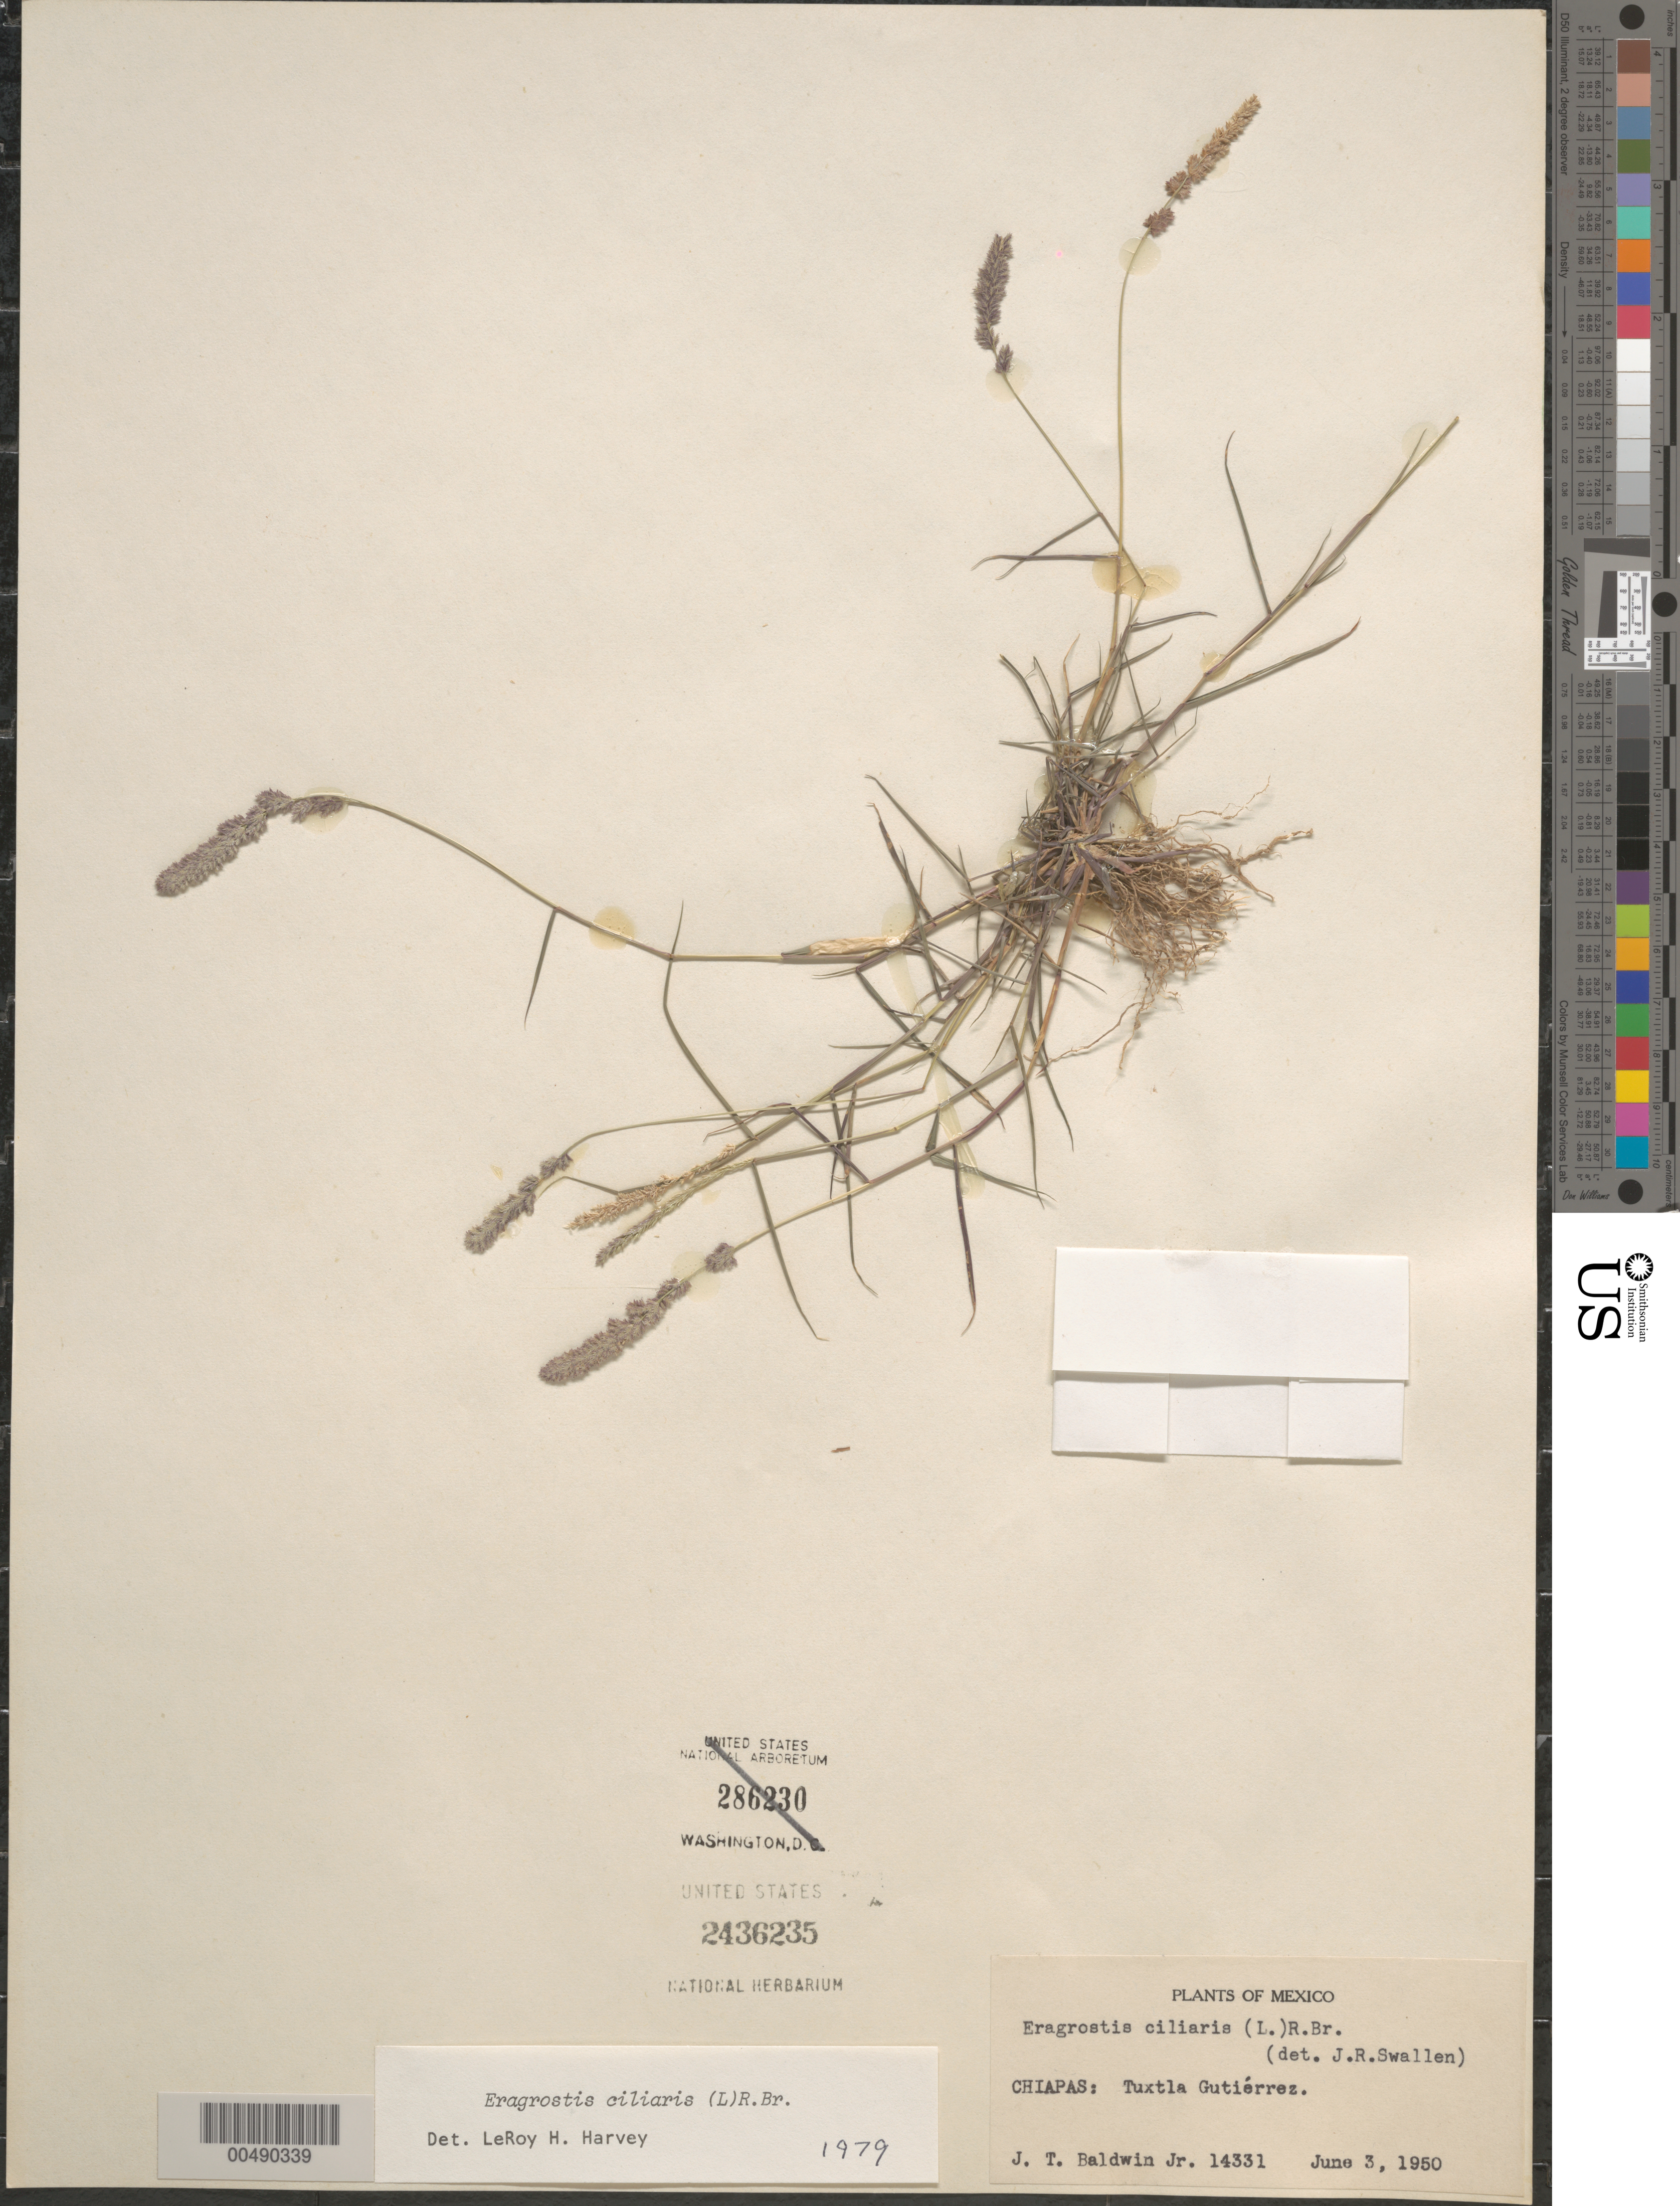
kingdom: Plantae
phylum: Tracheophyta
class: Liliopsida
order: Poales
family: Poaceae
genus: Eragrostis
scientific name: Eragrostis ciliaris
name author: (L.) R. Br.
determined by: Harvey, L. H.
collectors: J. T. Baldwin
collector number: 14331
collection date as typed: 3 Jun 1950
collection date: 1950-06-03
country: Mexico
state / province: Chiapas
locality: Tuxtla Gutiérrez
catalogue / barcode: US 2436235